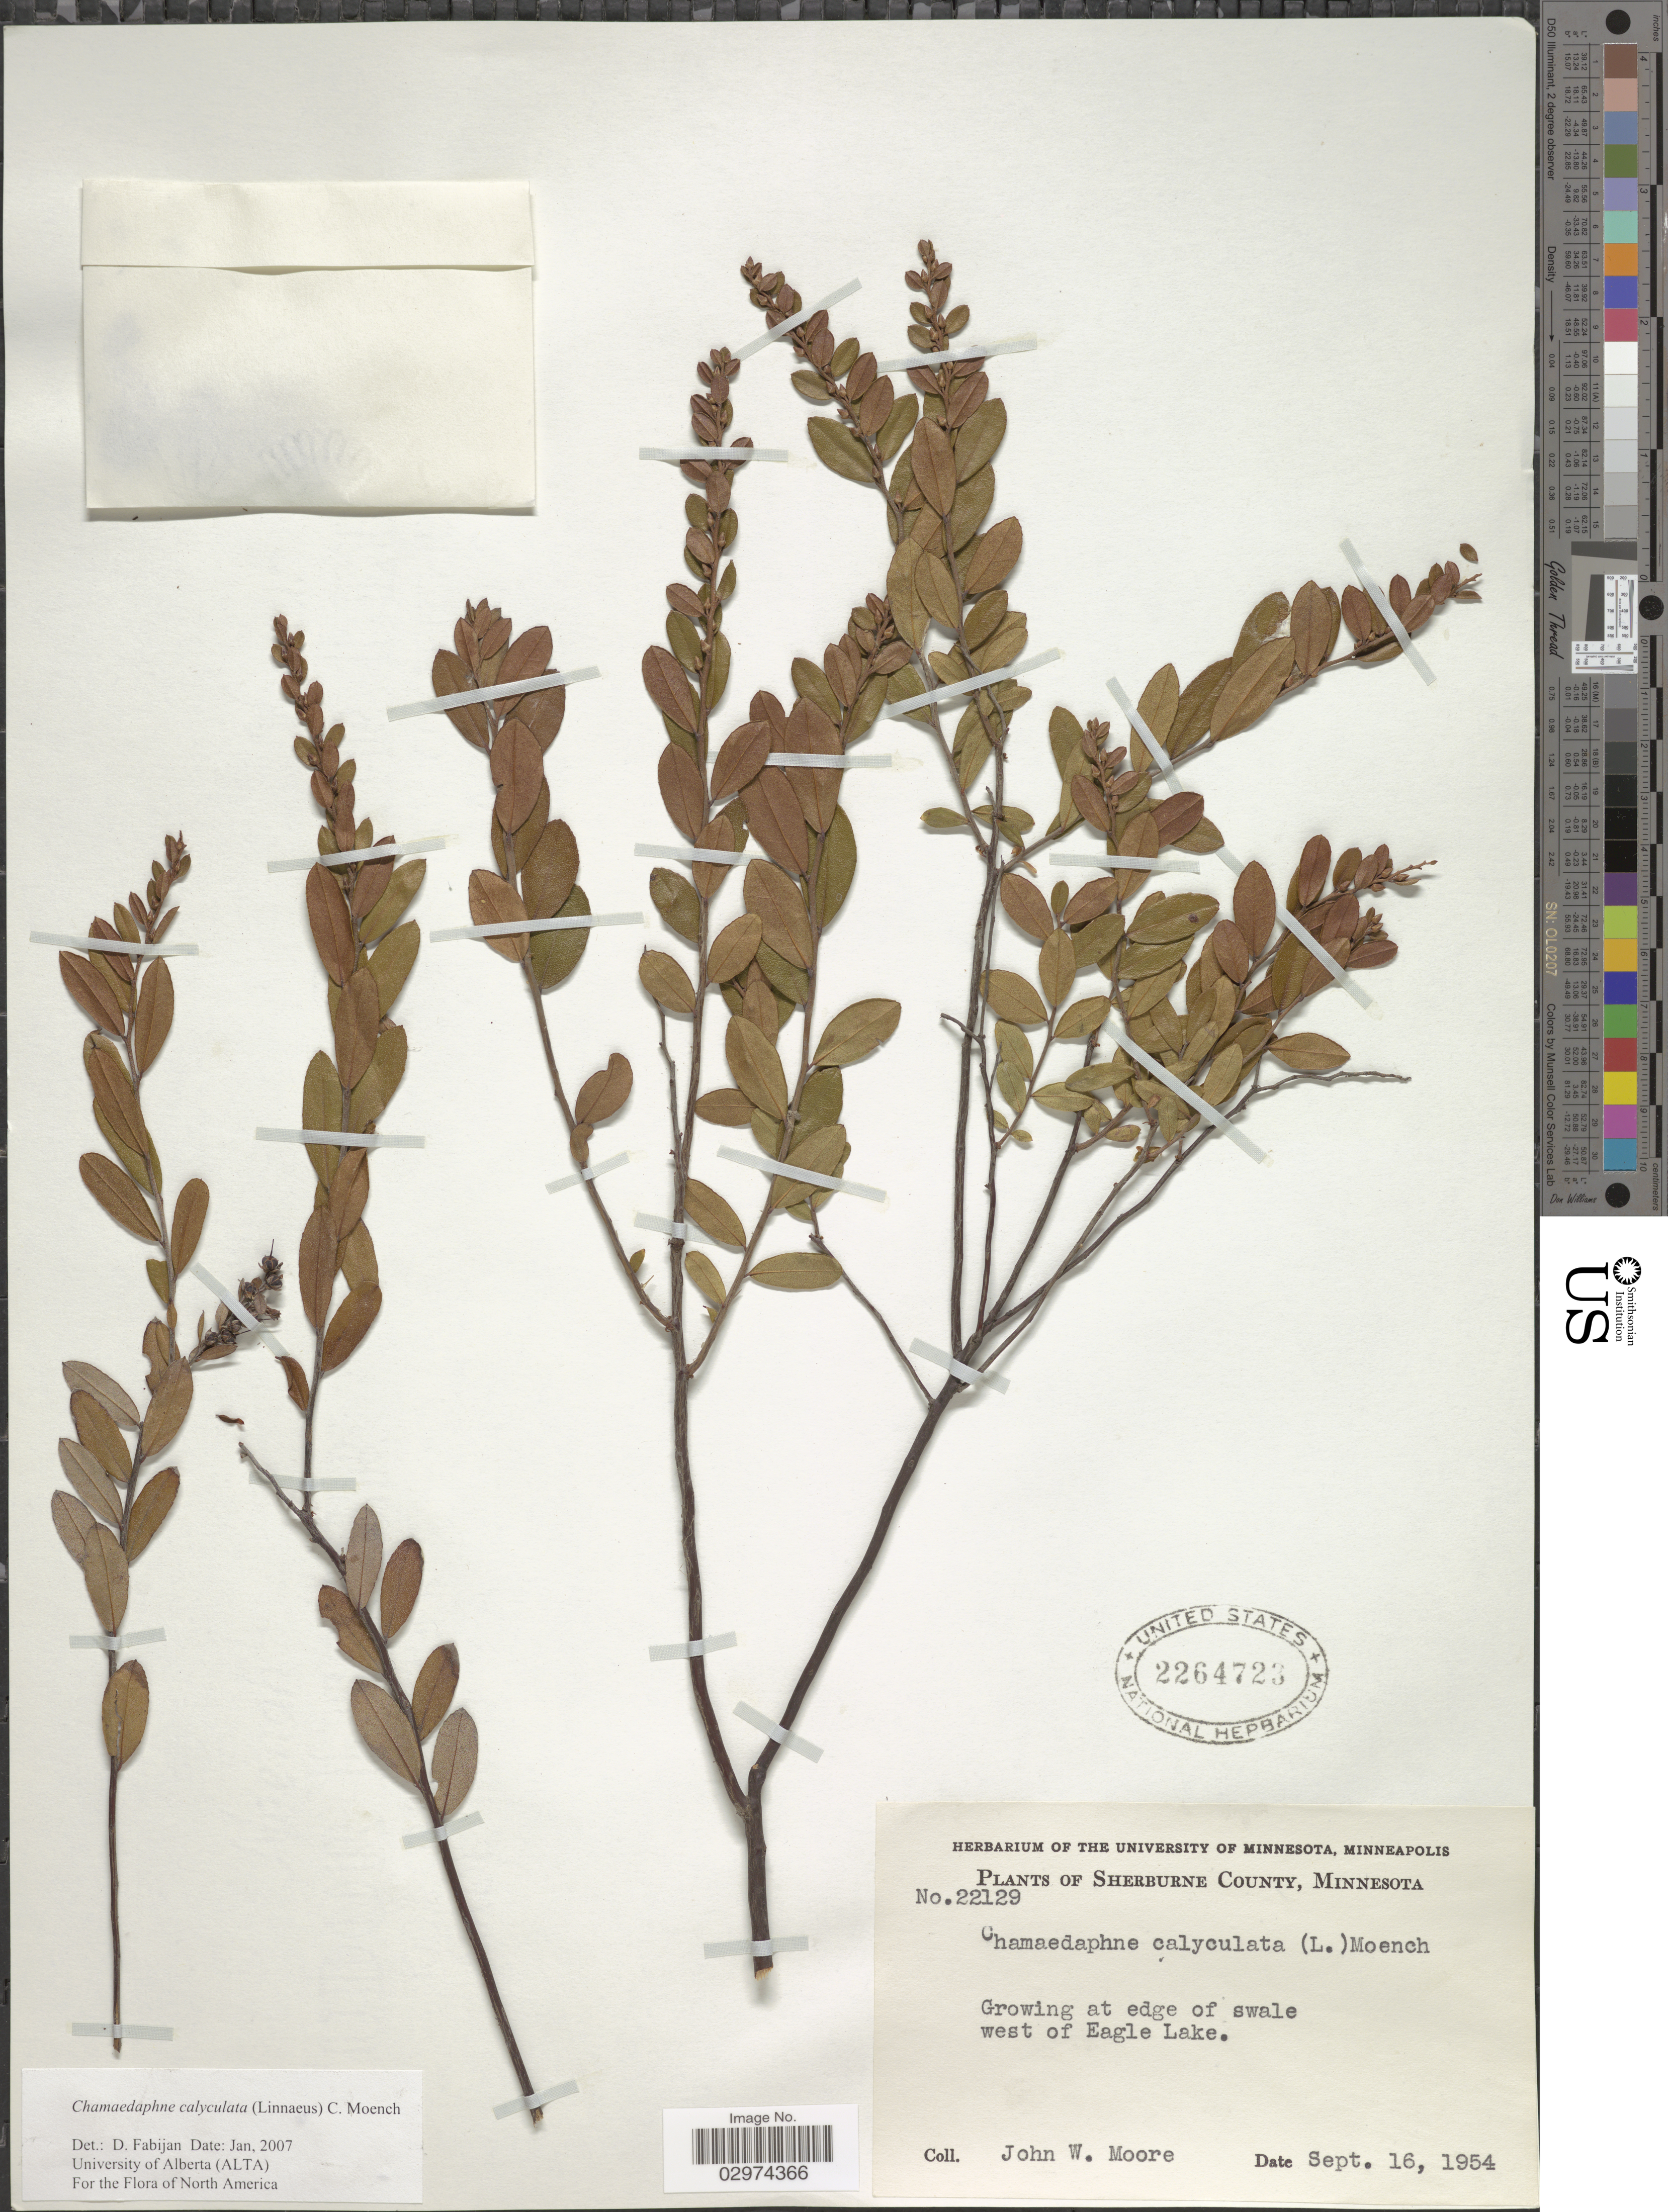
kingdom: Plantae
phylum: Tracheophyta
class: Magnoliopsida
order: Ericales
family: Ericaceae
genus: Chamaedaphne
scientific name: Chamaedaphne calyculata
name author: (L.) Moench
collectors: J. Moore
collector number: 22129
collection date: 1954-09-16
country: United States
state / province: Minnesota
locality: Sherburne County. At edge of swale west of Eagle Lake.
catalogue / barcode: US 2264723